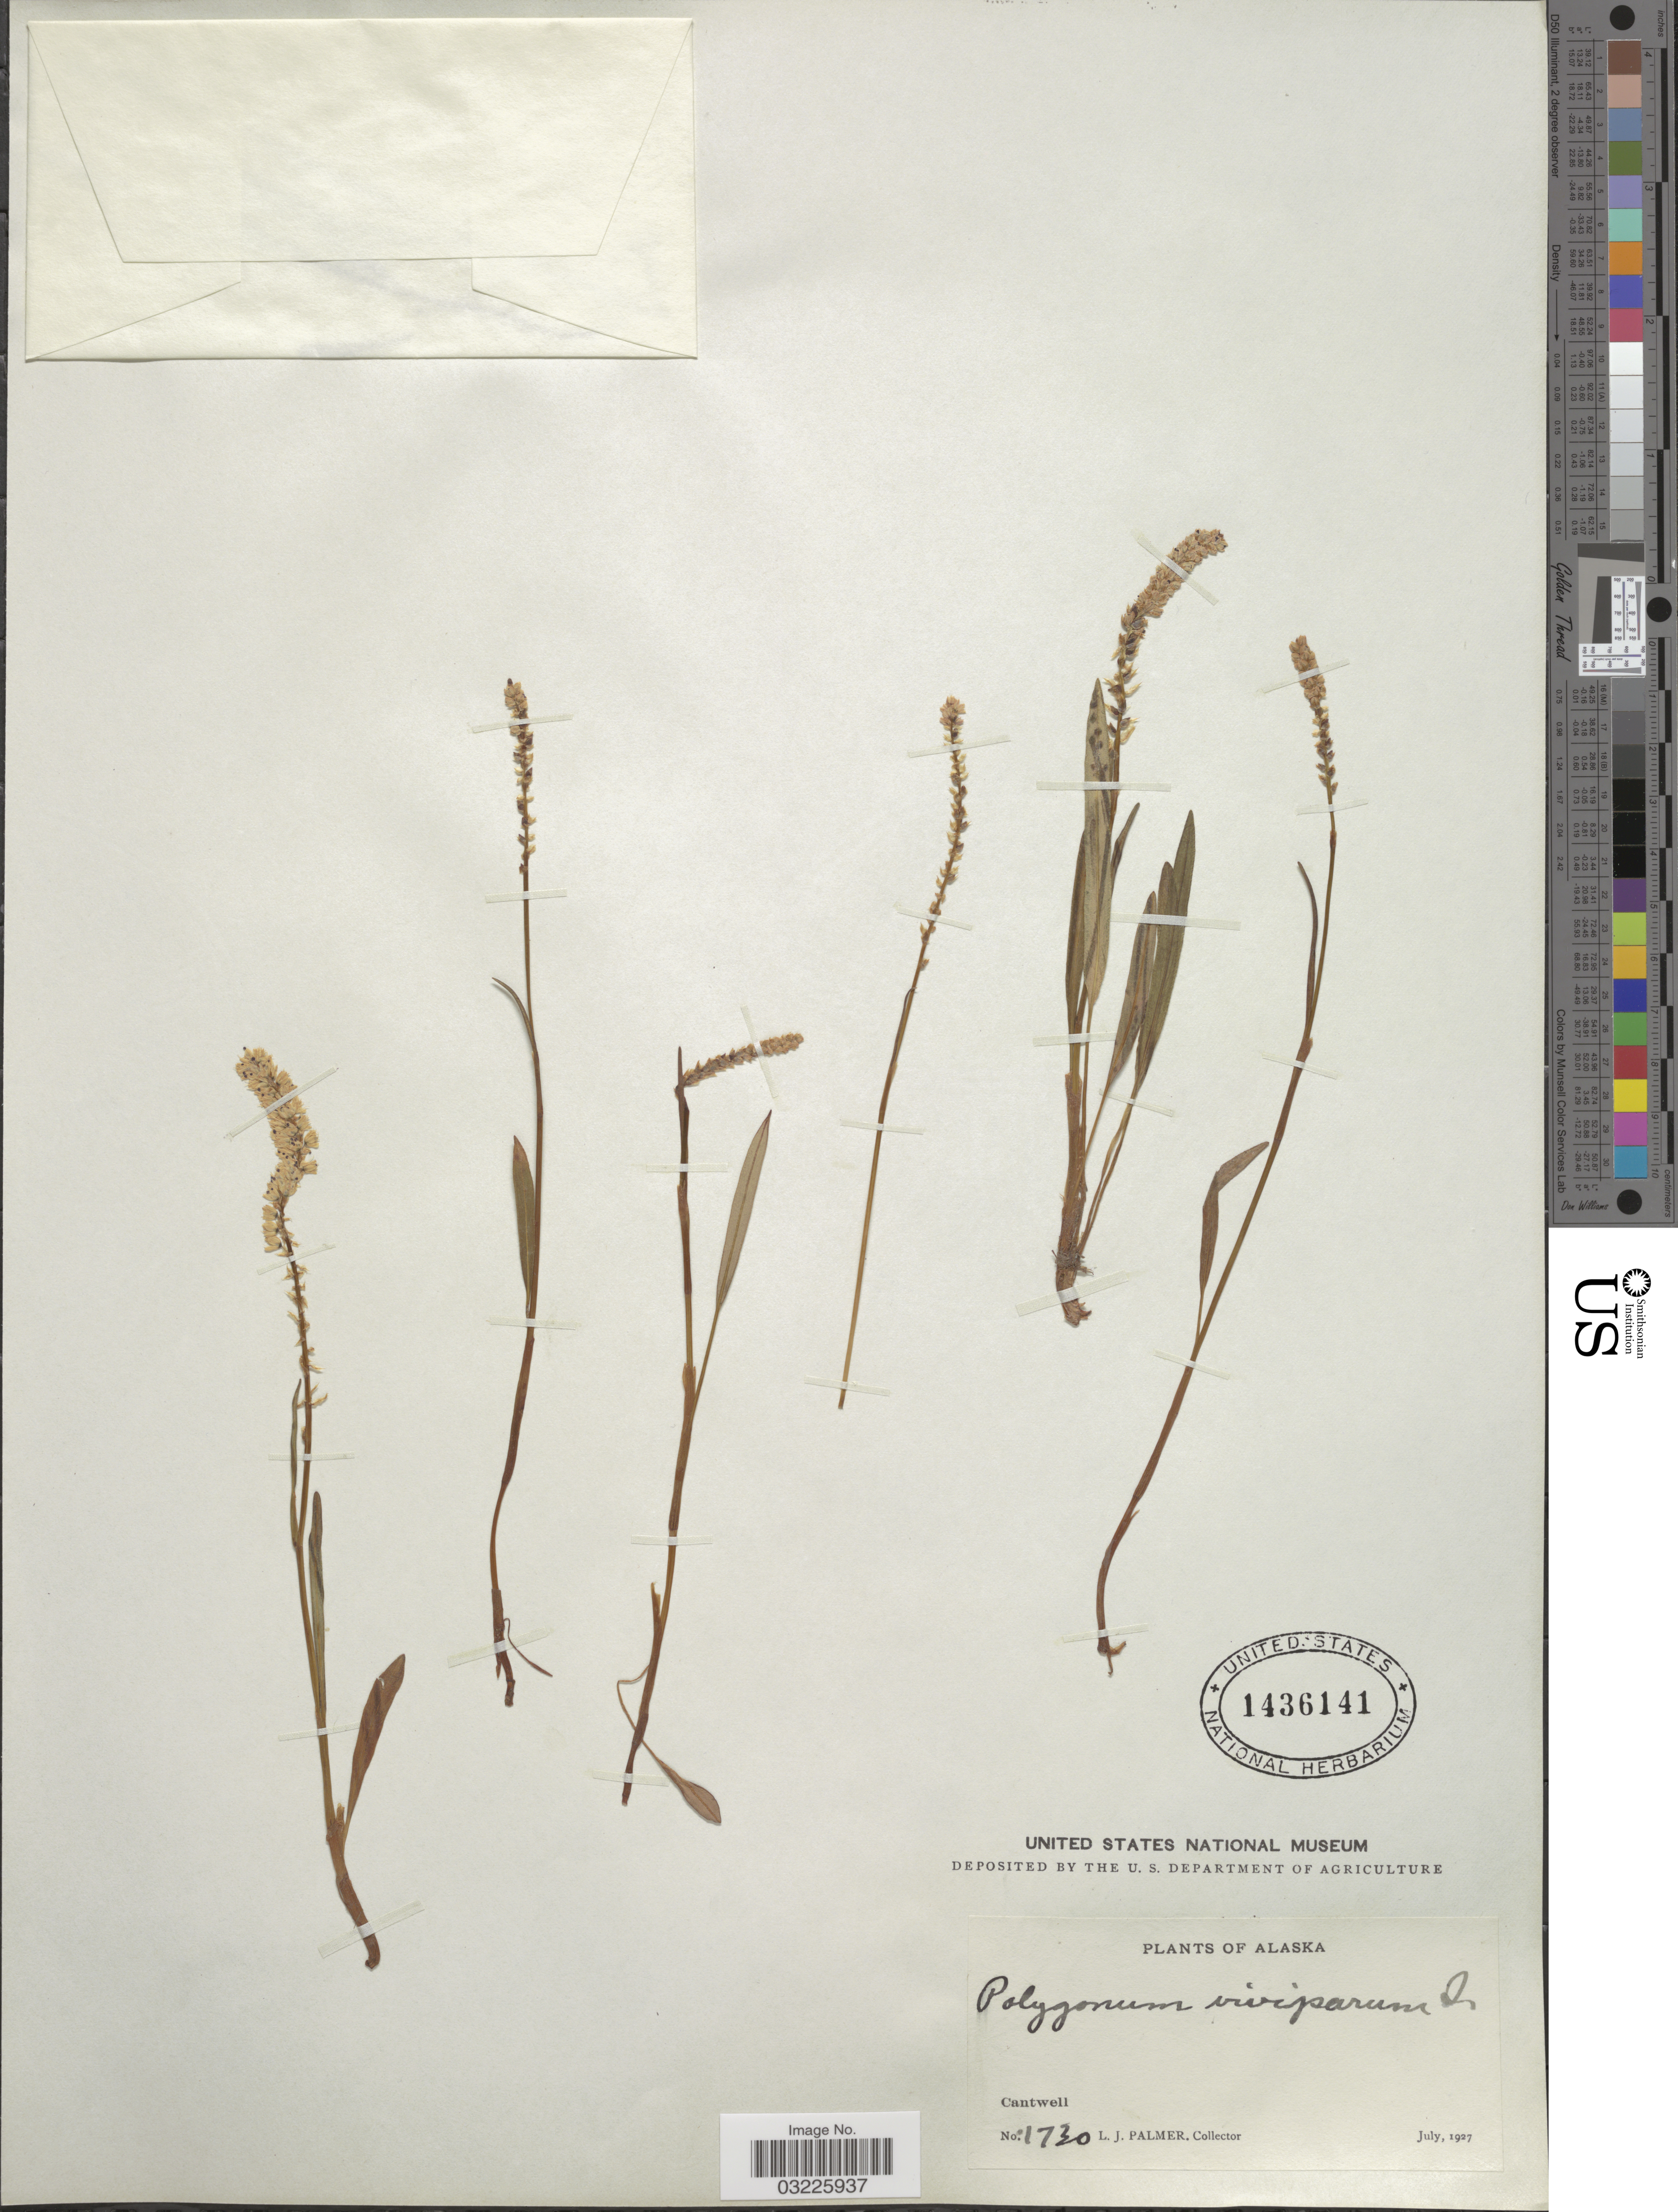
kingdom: Plantae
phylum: Tracheophyta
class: Magnoliopsida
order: Caryophyllales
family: Polygonaceae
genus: Bistorta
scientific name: Bistorta vivipara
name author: (L.) Delarbre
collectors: L. J. Palmer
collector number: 1730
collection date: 1927-07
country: United States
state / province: Alaska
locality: Cantwell.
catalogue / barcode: US 1436141